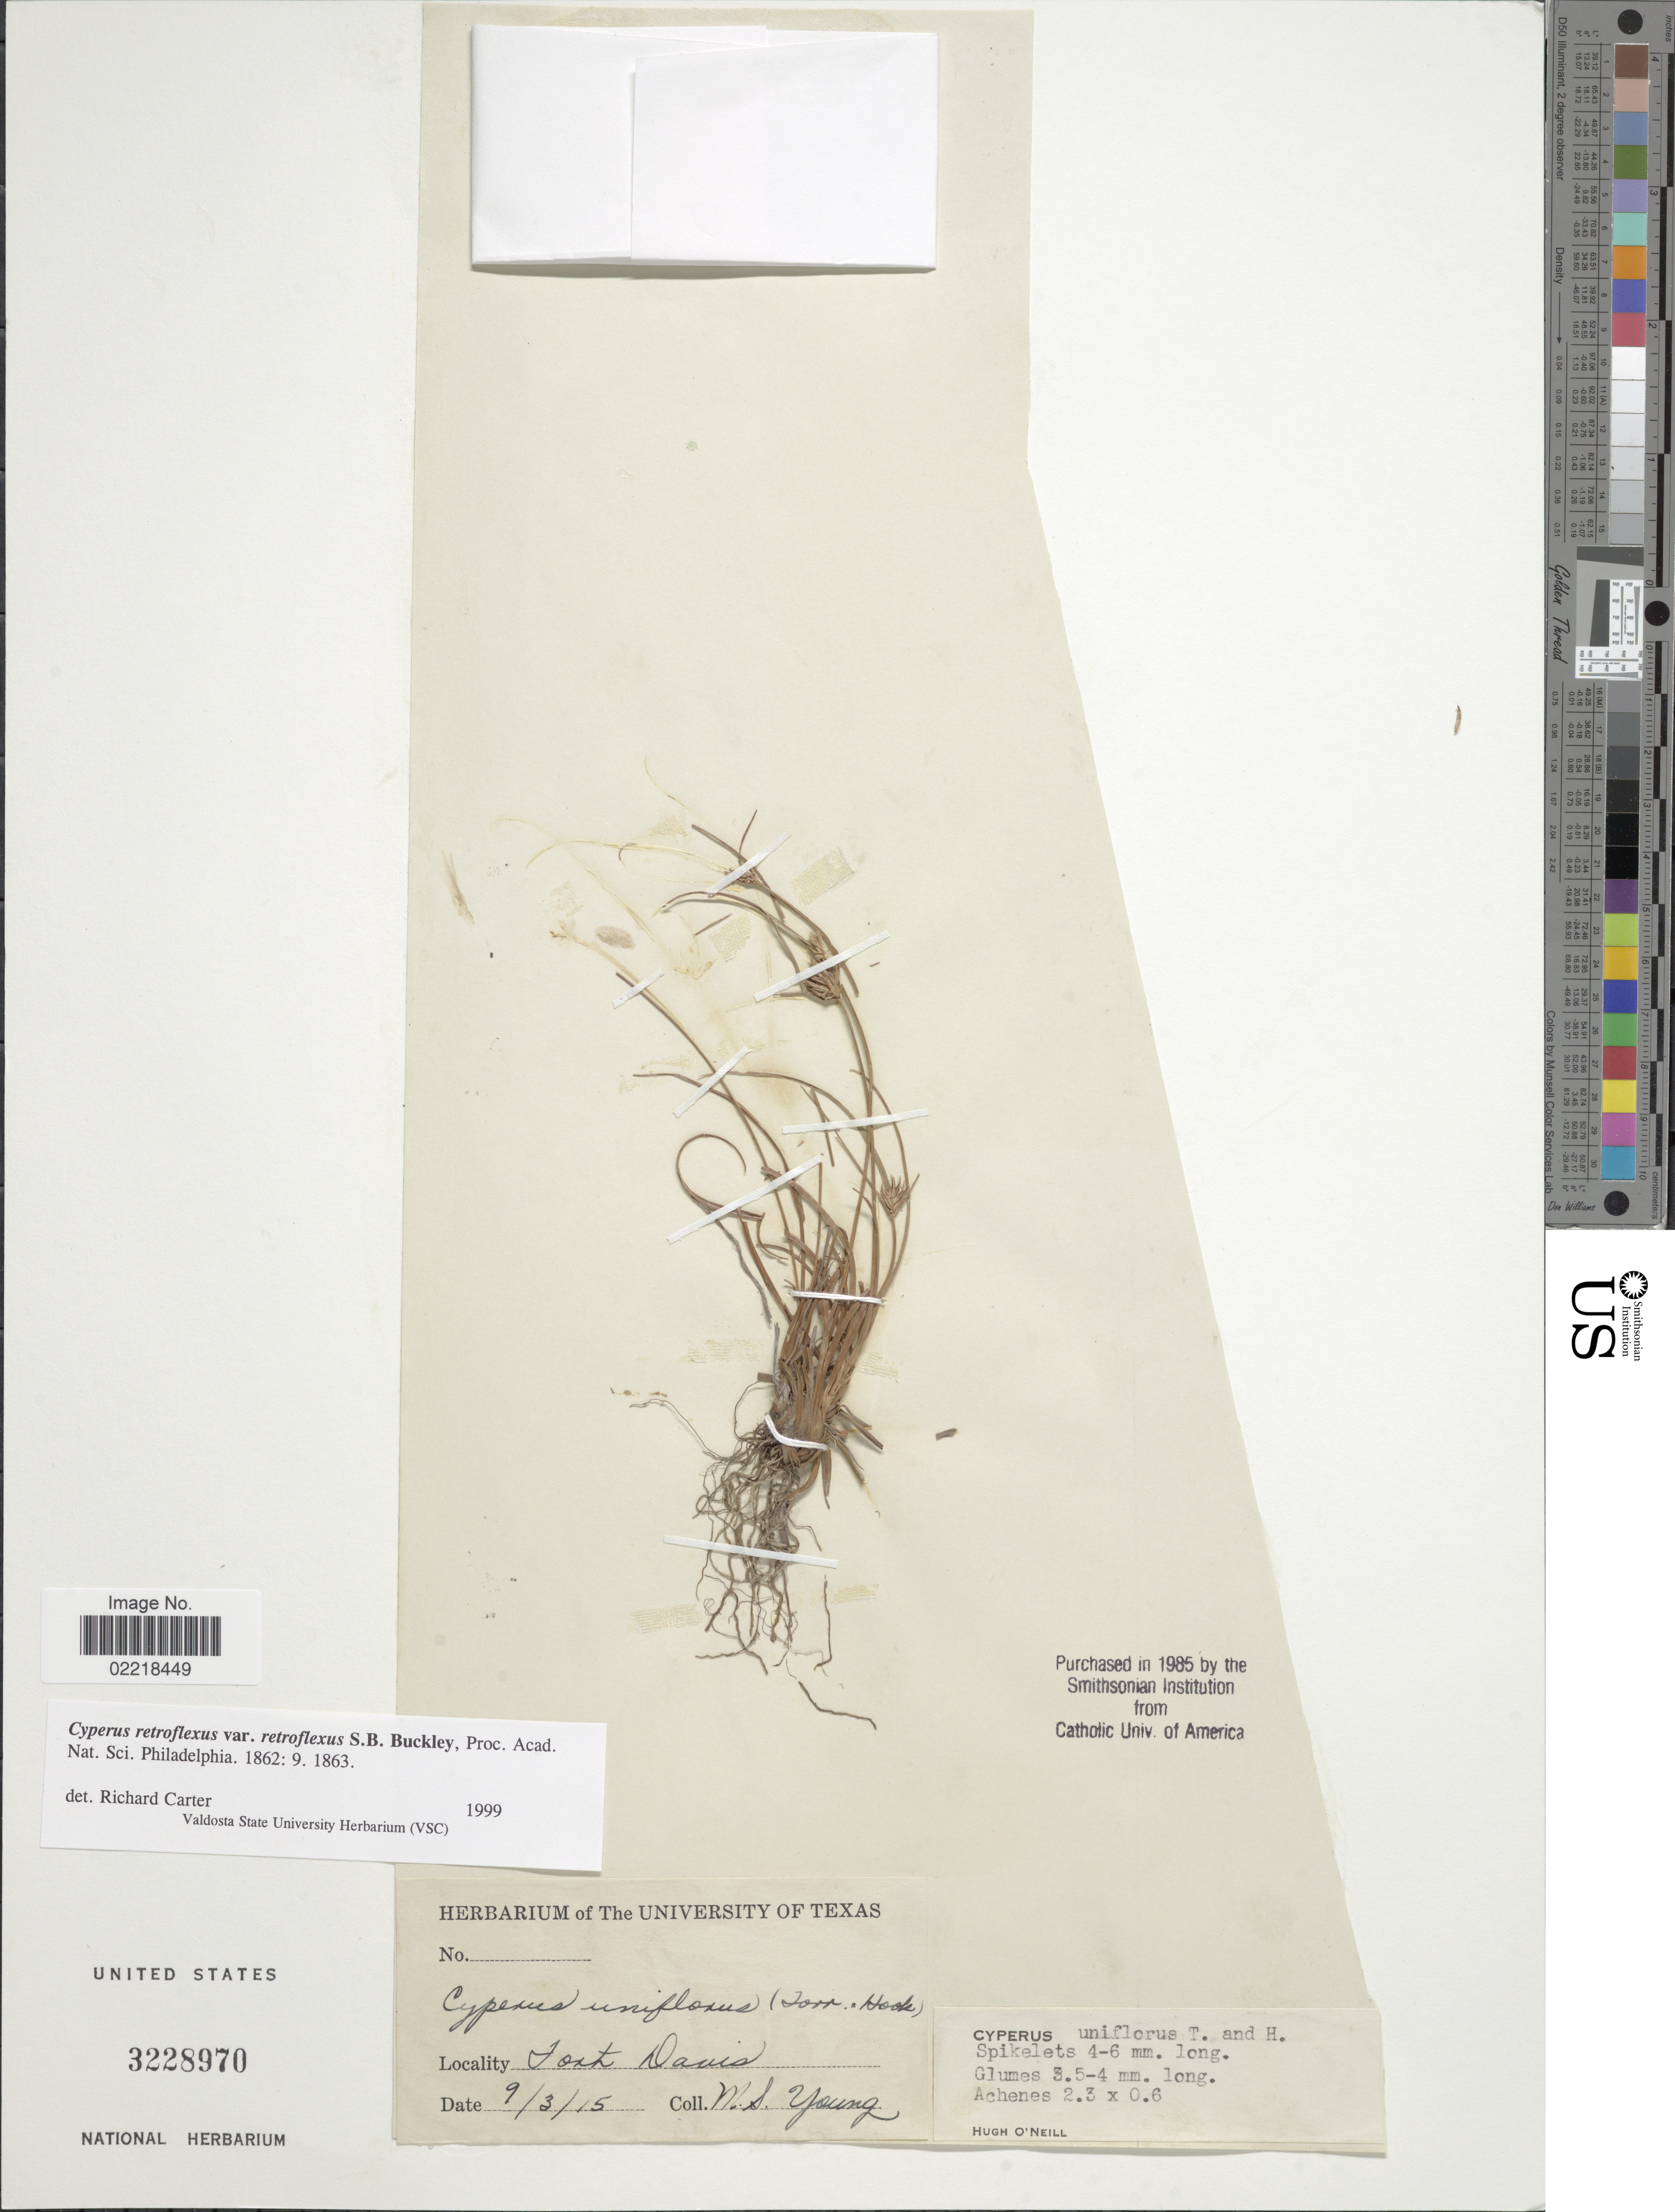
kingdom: Plantae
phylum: Tracheophyta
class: Liliopsida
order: Poales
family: Cyperaceae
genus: Cyperus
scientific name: Cyperus retroflexus var. retroflexus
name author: Buckley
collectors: M. Young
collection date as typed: Transcribed d/m/y: 3/9/15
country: United States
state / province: Texas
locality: Fort Davis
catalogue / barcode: US 3228970